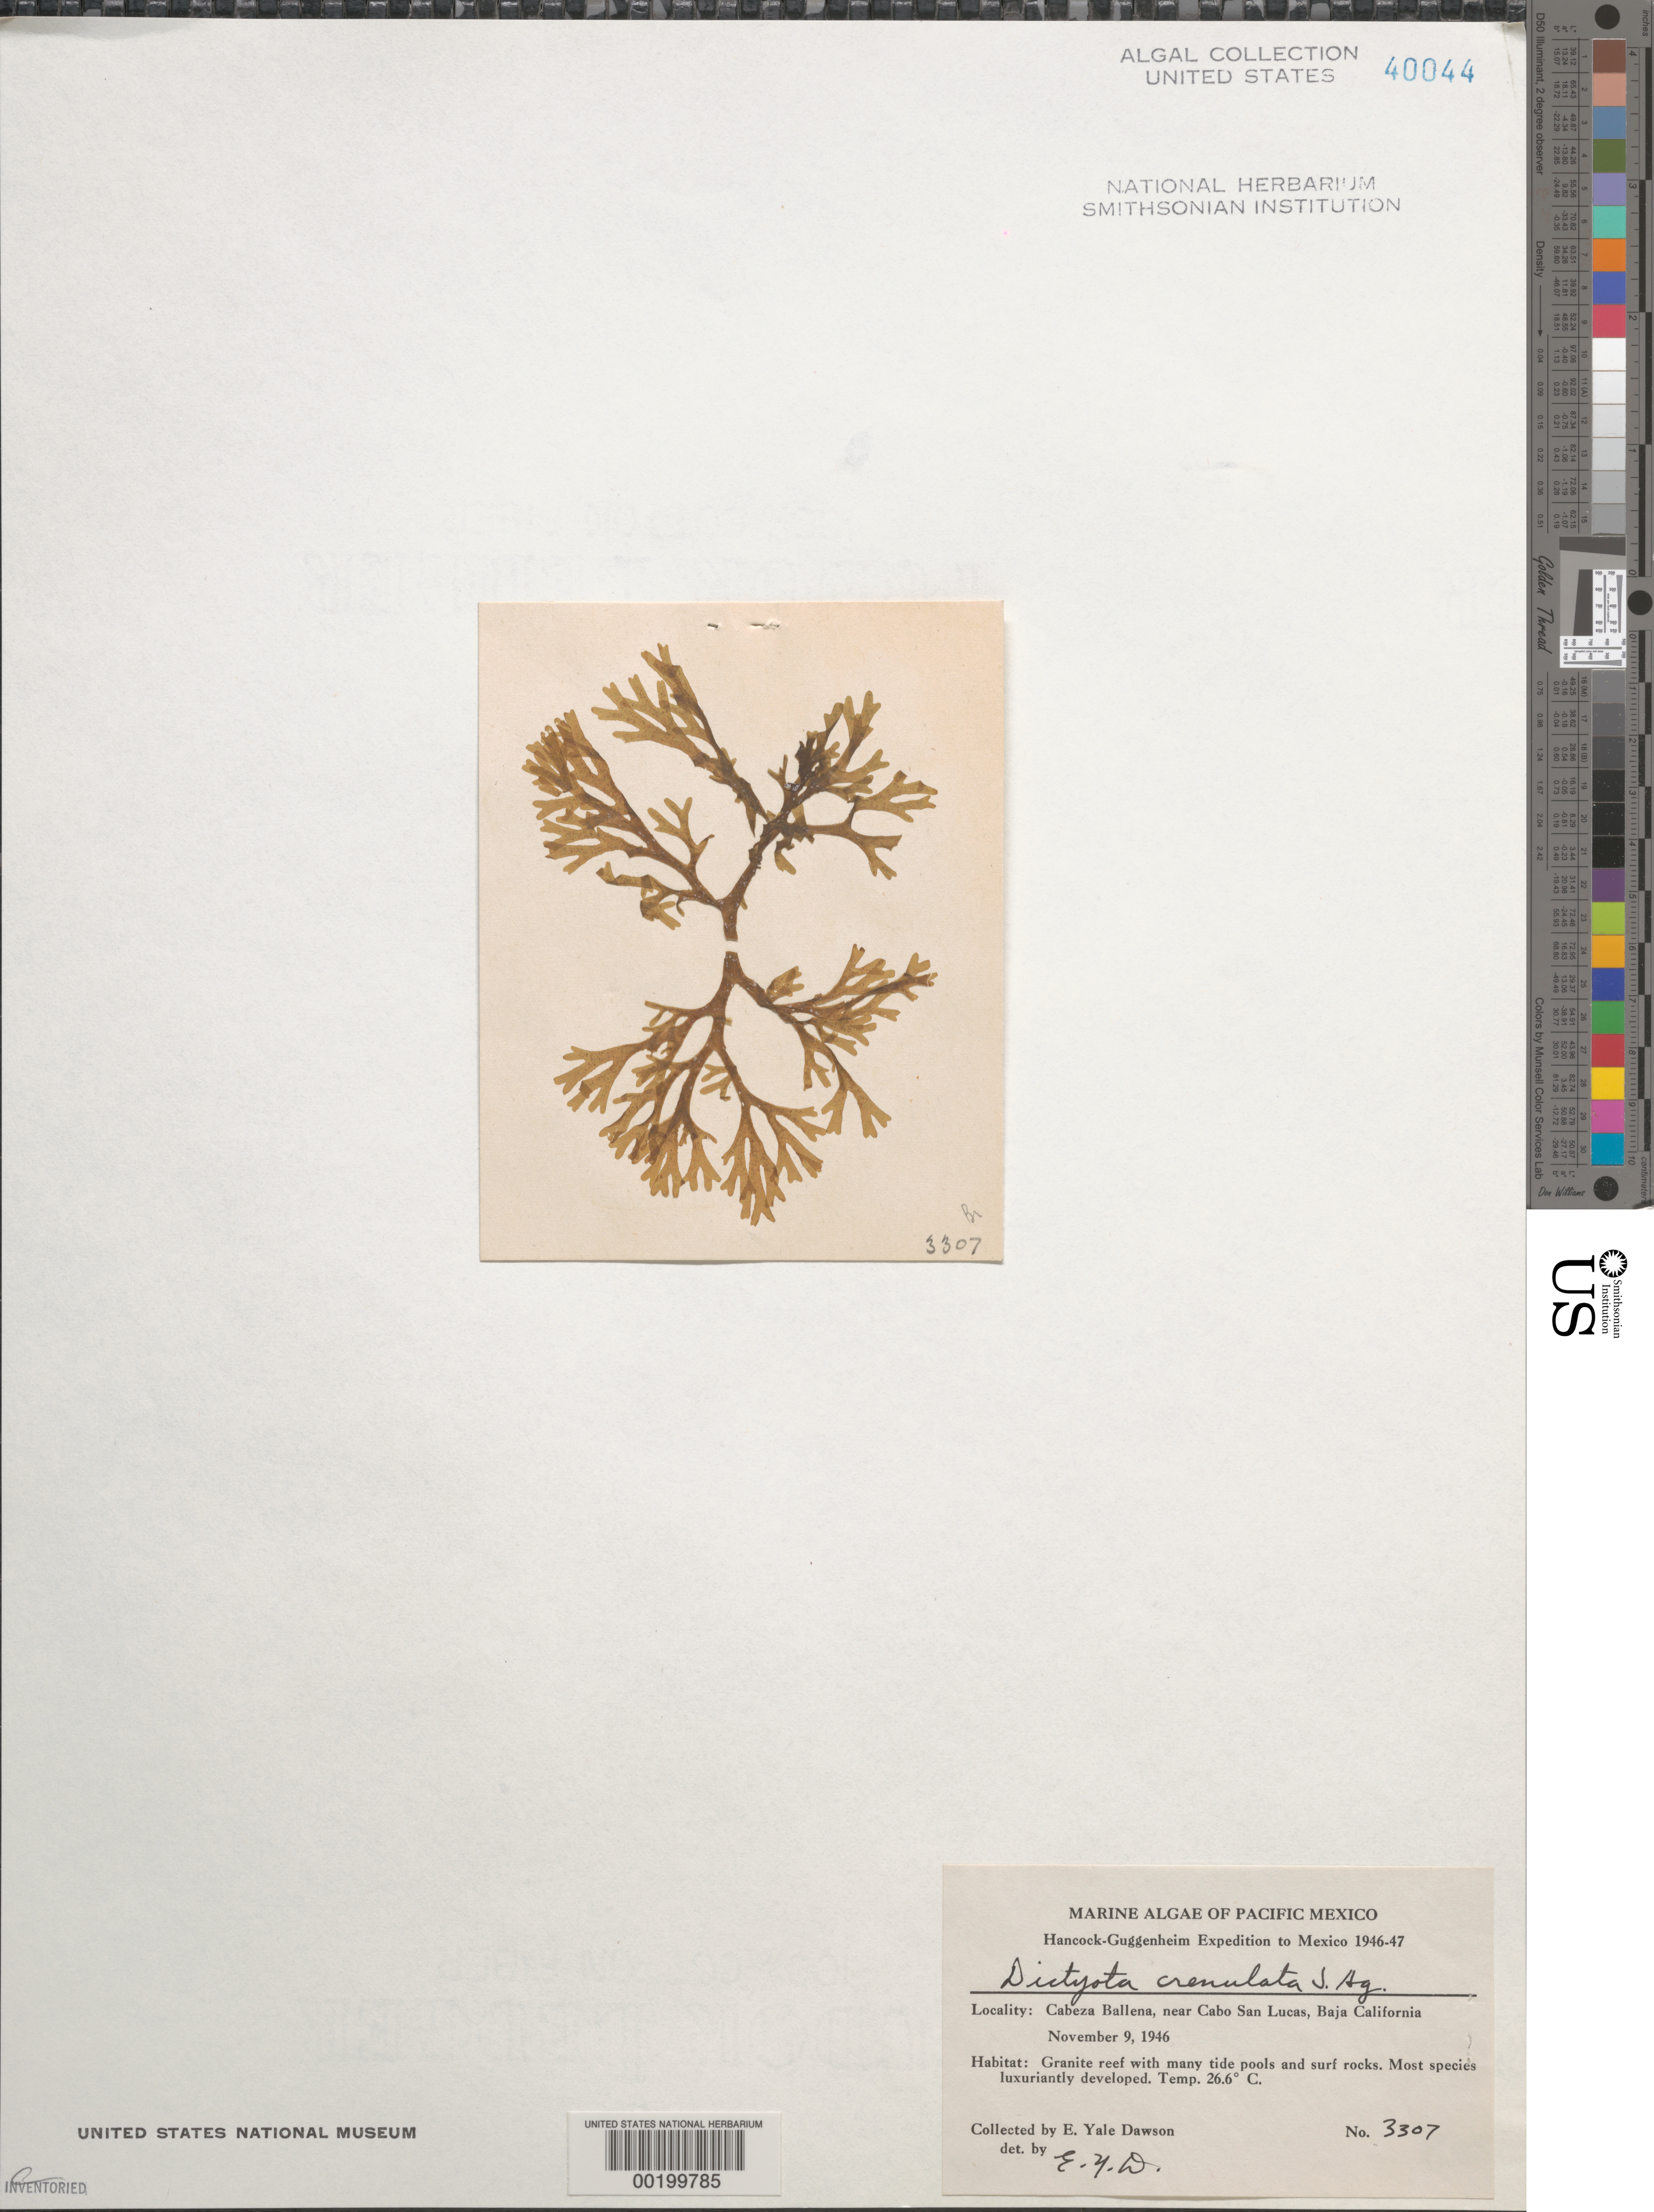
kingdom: Chromista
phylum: Ochrophyta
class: Phaeophyceae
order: Dictyotales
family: Dictyotaceae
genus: Dictyota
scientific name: Dictyota crenulata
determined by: Dawson, E. Y.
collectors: E. Y. Dawson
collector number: EYD 3307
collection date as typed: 09 Nov 1946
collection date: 1946-11-09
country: Mexico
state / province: Baja California Sur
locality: Cabeza Ballena, near Cabo San Lucas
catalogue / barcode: US 40044